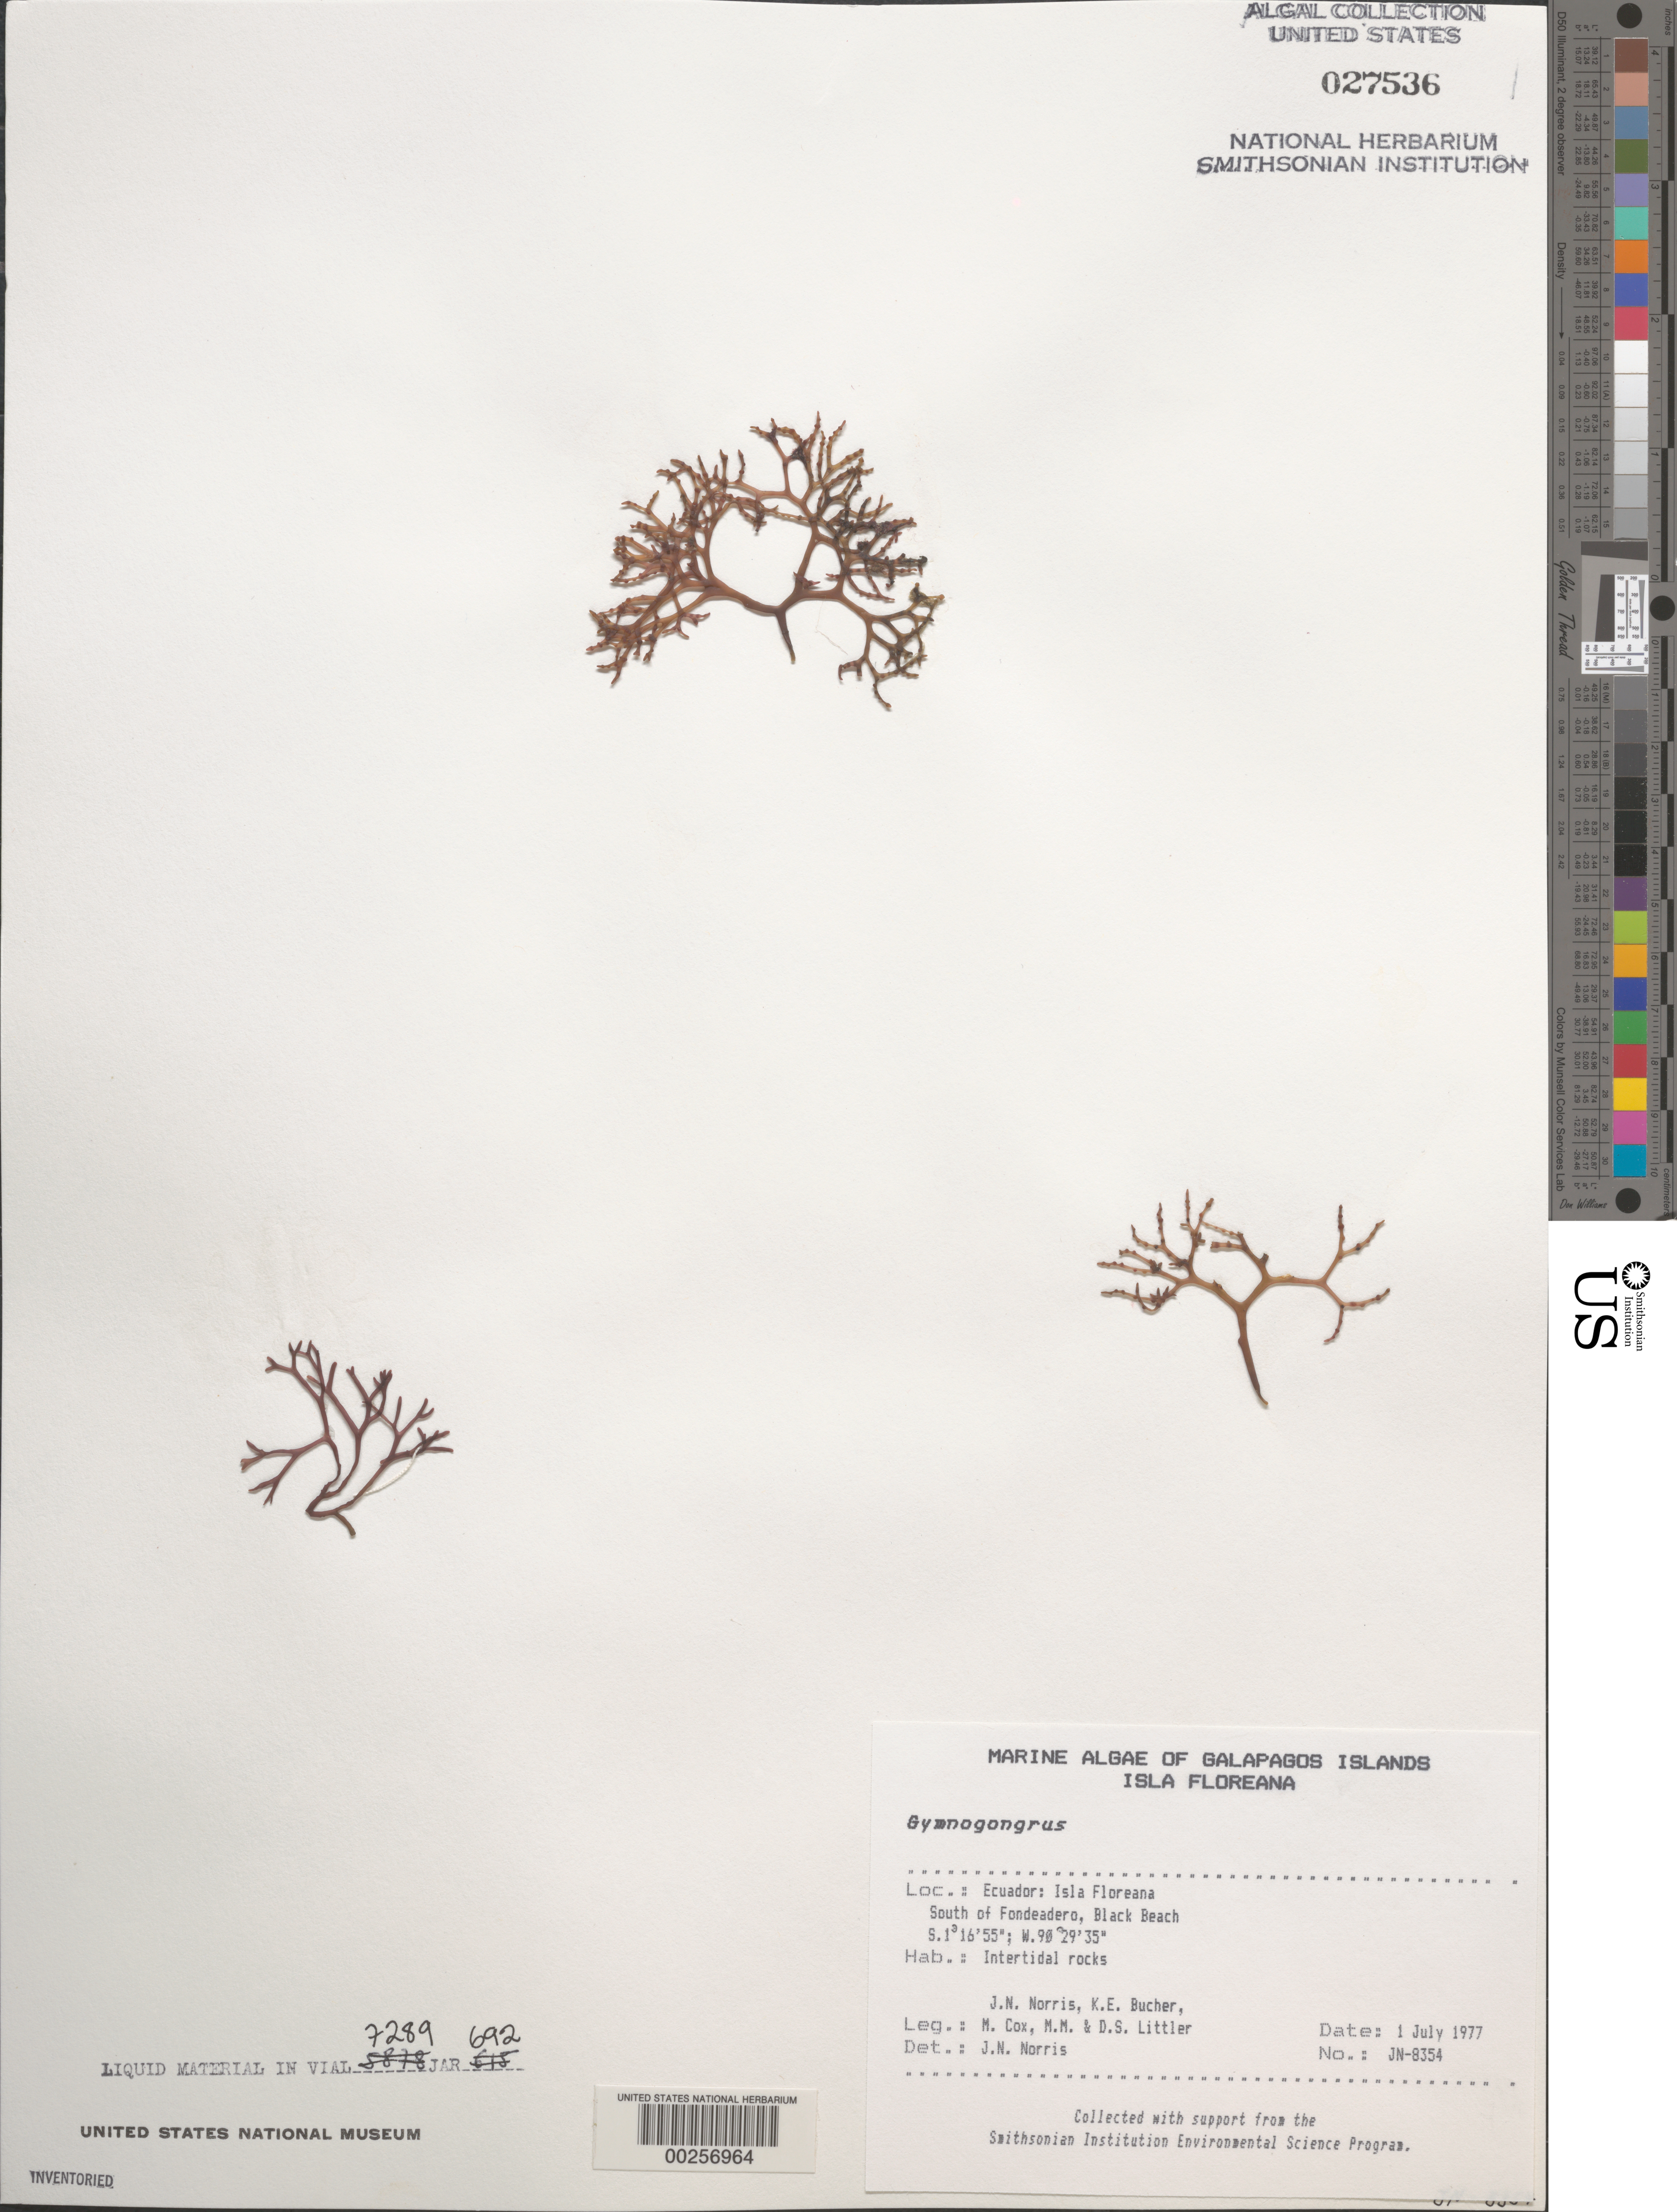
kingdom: Plantae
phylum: Rhodophyta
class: Florideophyceae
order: Gigartinales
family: Phyllophoraceae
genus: Gymnogongrus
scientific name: Gymnogongrus sp.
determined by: Norris, James N.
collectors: J. N. Norris, K. E. Bucher, M. Cox, M. M. Littler & D. S. Littler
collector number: JN-8354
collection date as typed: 01 Jul 1977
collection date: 1977-07-01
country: Ecuador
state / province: Colón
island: Floreana [Charles, Santa Maria]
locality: Black Beach south of Fondeadero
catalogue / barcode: US 27536